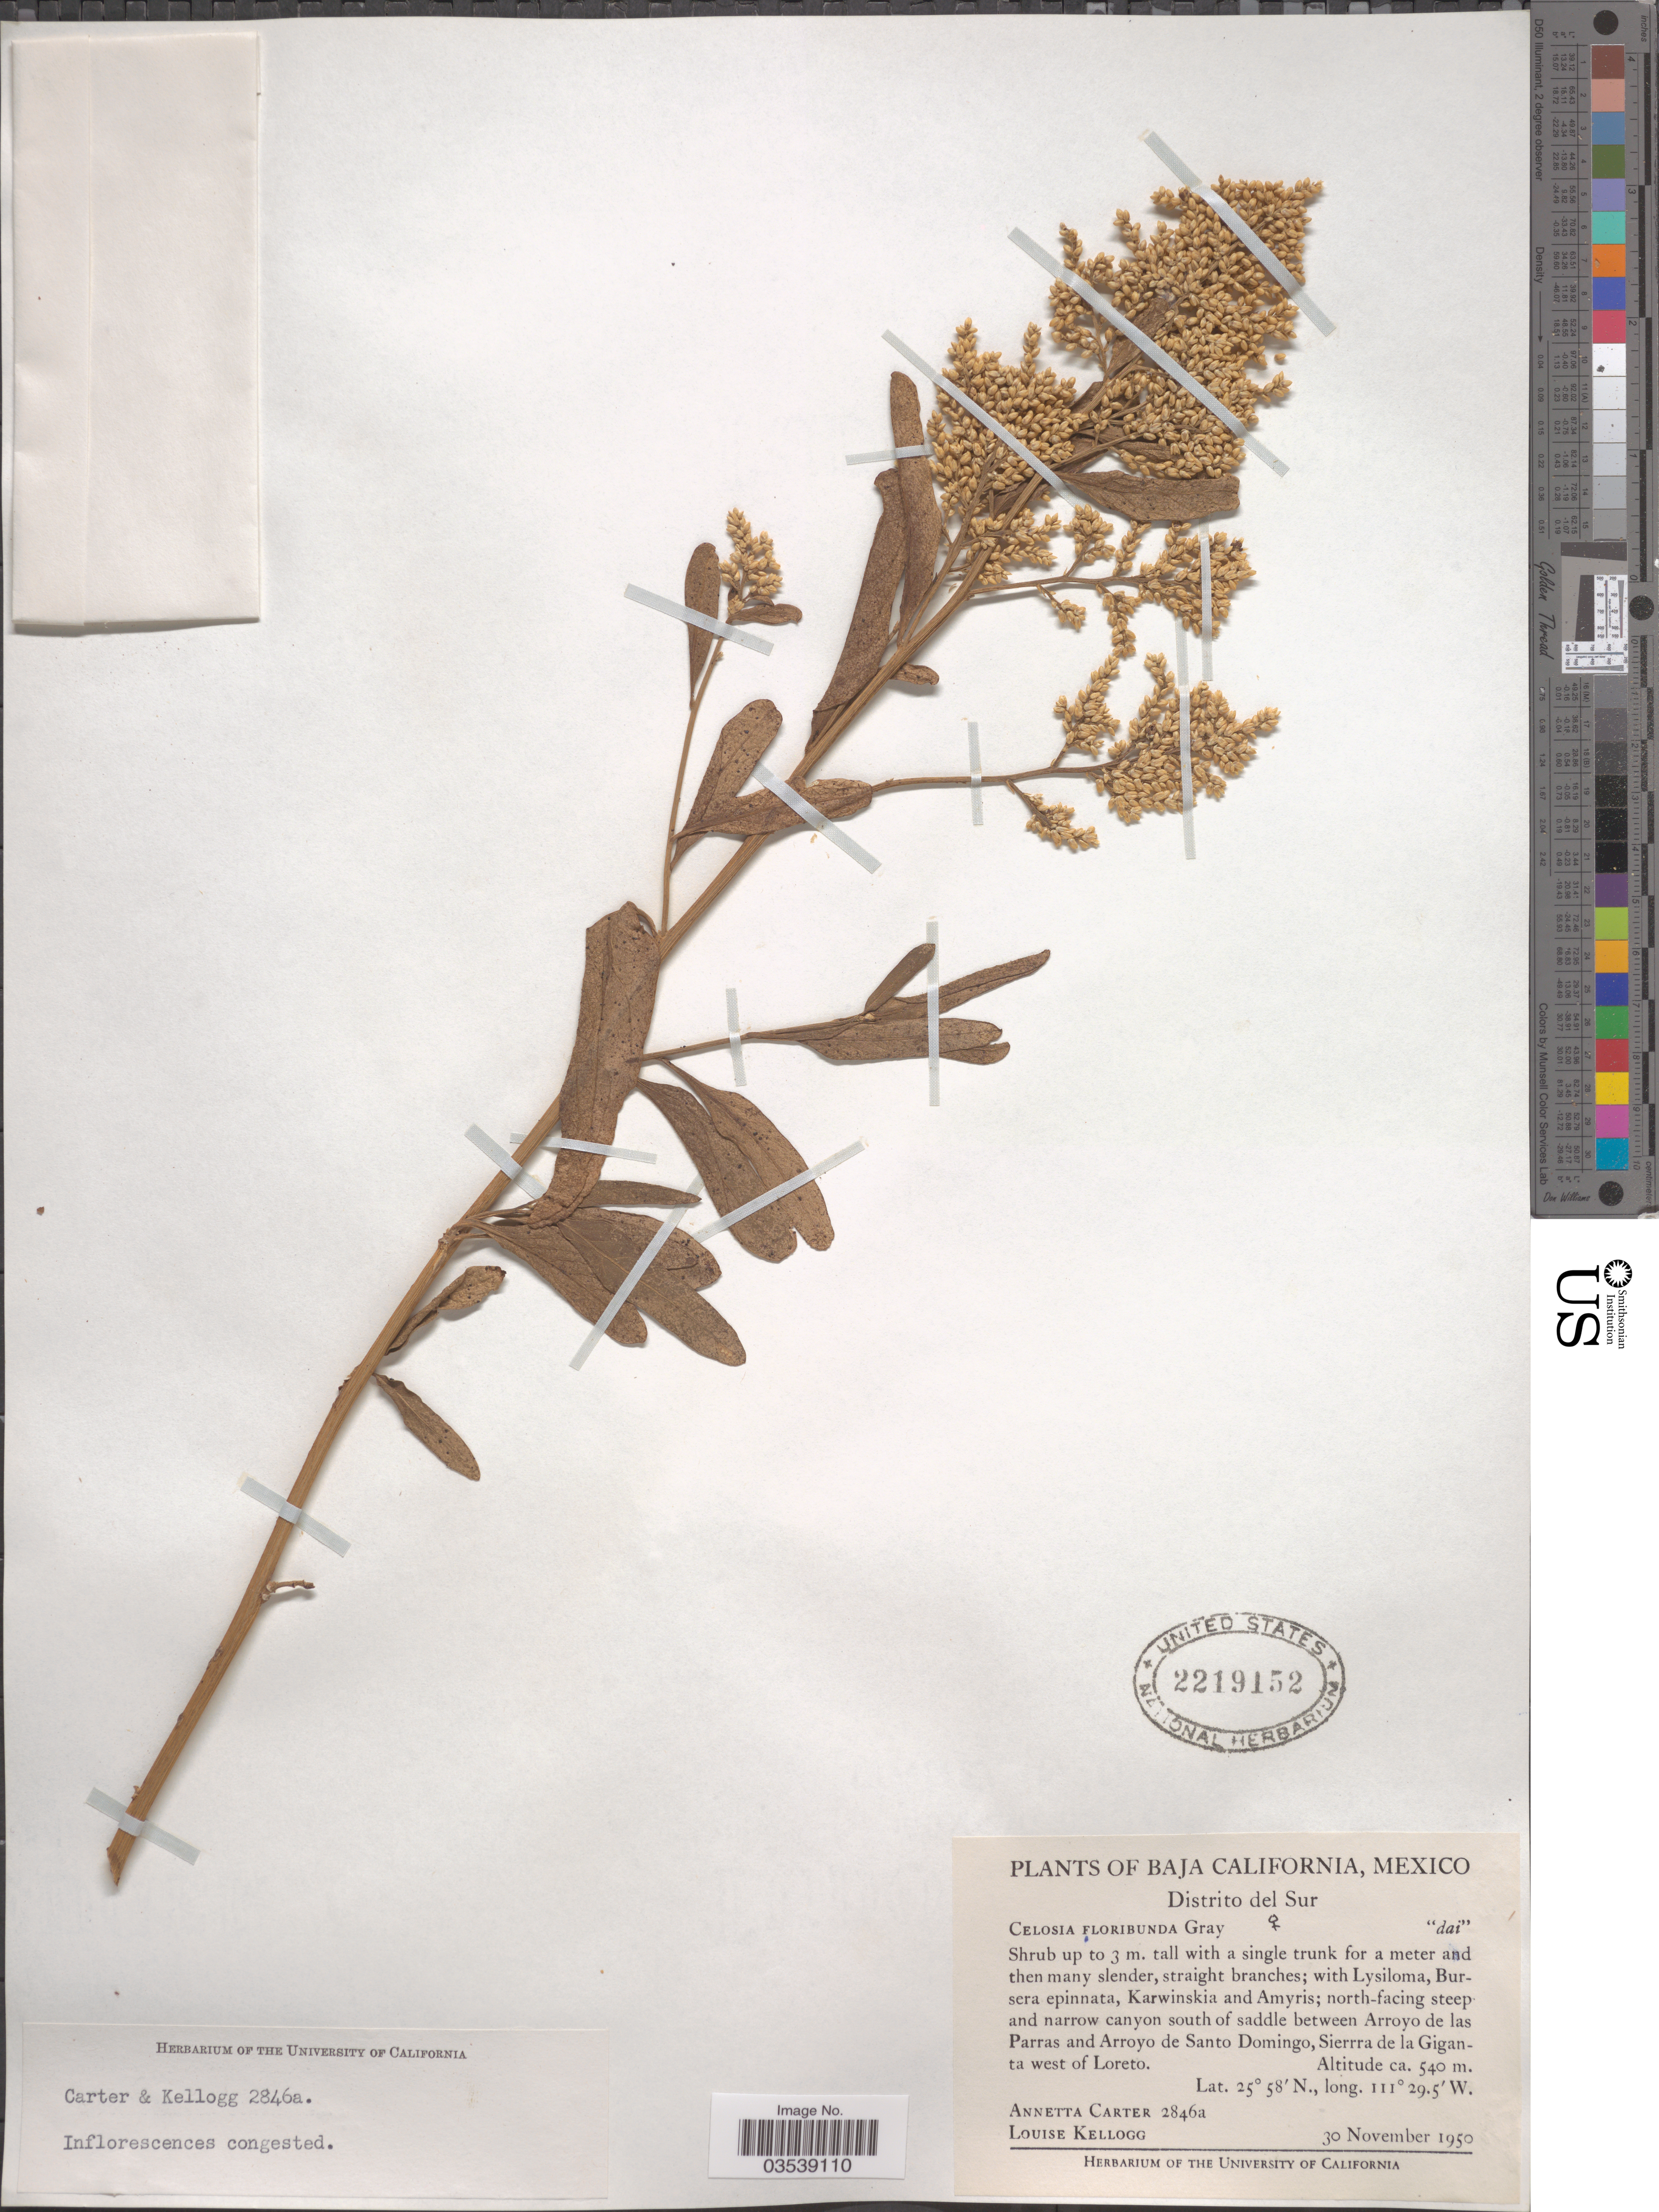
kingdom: Plantae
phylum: Tracheophyta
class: Magnoliopsida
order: Caryophyllales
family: Amaranthaceae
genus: Celosia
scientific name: Celosia floribunda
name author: A. Gray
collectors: A. Carter & L. Kellog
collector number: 2846a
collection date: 1950-11-30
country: Mexico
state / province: Baja California Sur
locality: Distrito del Sur. North-facing steep and narrow canyon south of saddle between Arroyo de las Parras and Arroyo de Santo Domingo, Sierra de la Giganta west of Loreto.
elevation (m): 540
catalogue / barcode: US 2219152